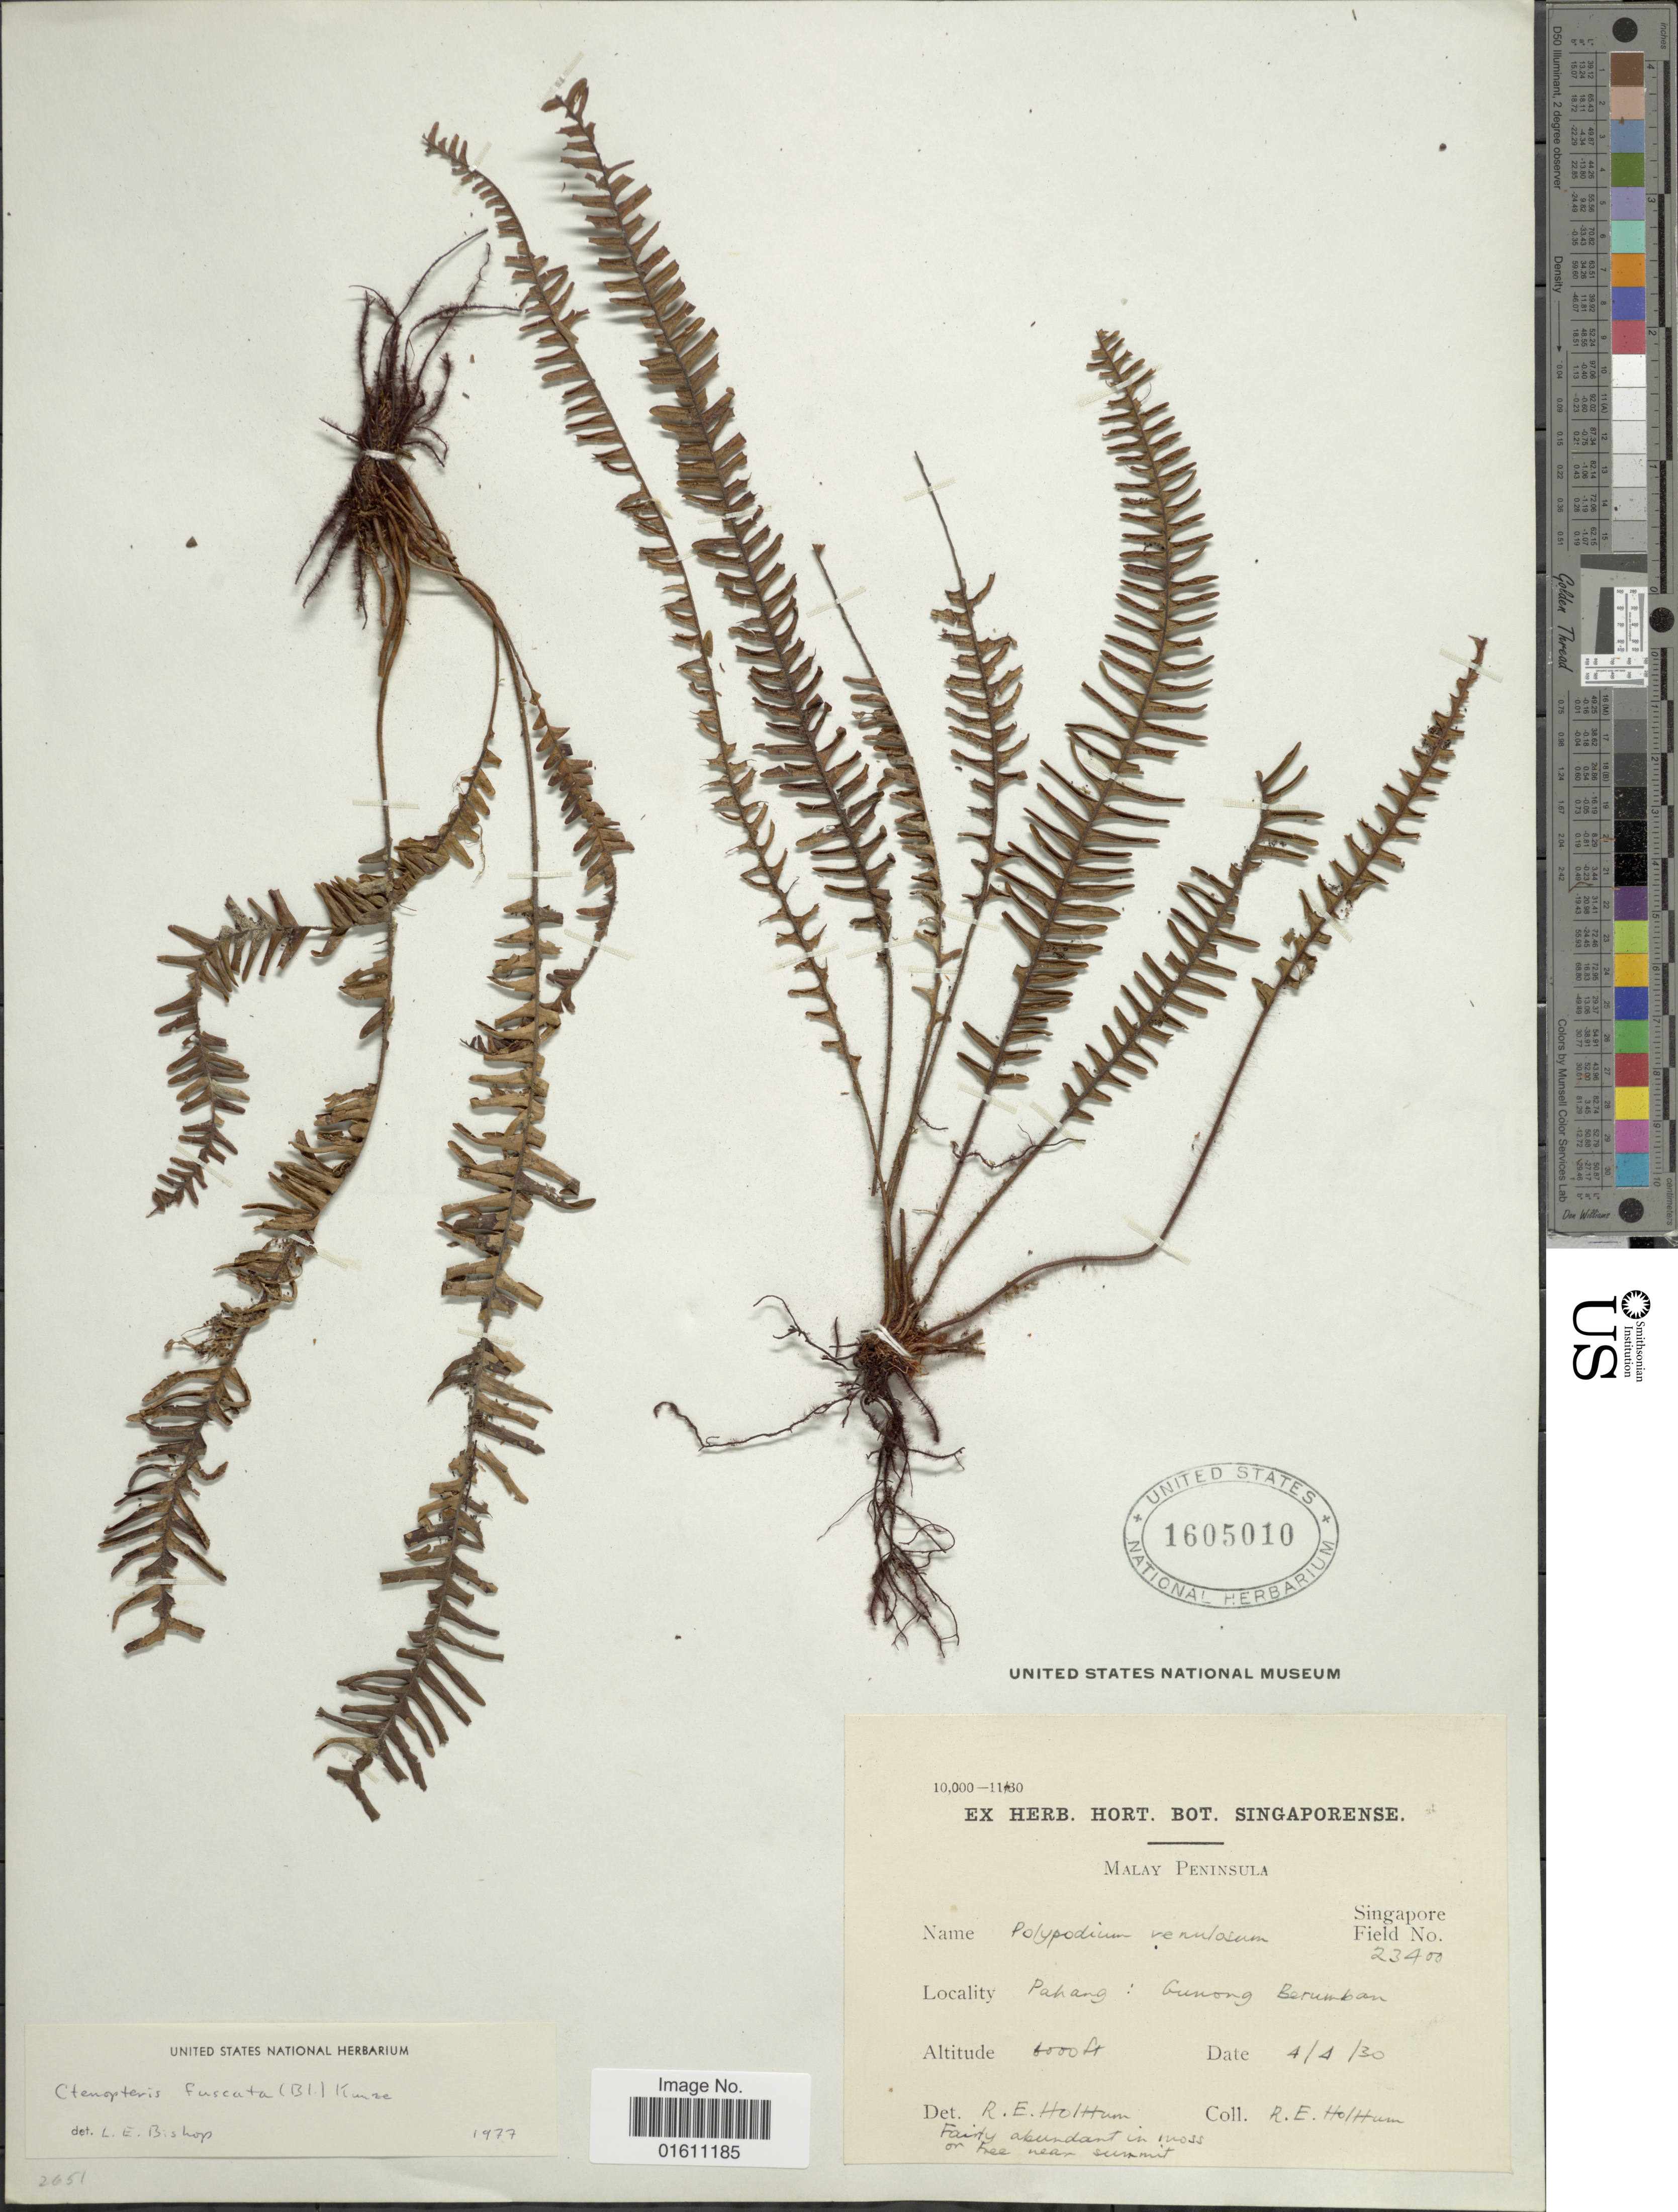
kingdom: Plantae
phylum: Tracheophyta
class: Polypodiopsida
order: Polypodiales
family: Polypodiaceae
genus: Dasygrammitis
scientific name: Dasygrammitis fuscata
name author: (Blume) Parris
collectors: R. E. Holttum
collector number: Singapore Field 23400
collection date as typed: Transcribed d/m/y: 4/4/30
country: Malaysia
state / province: Pahang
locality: Malay Peninsula, Pahang: Gunong Berumban.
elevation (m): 1829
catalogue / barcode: US 1605010